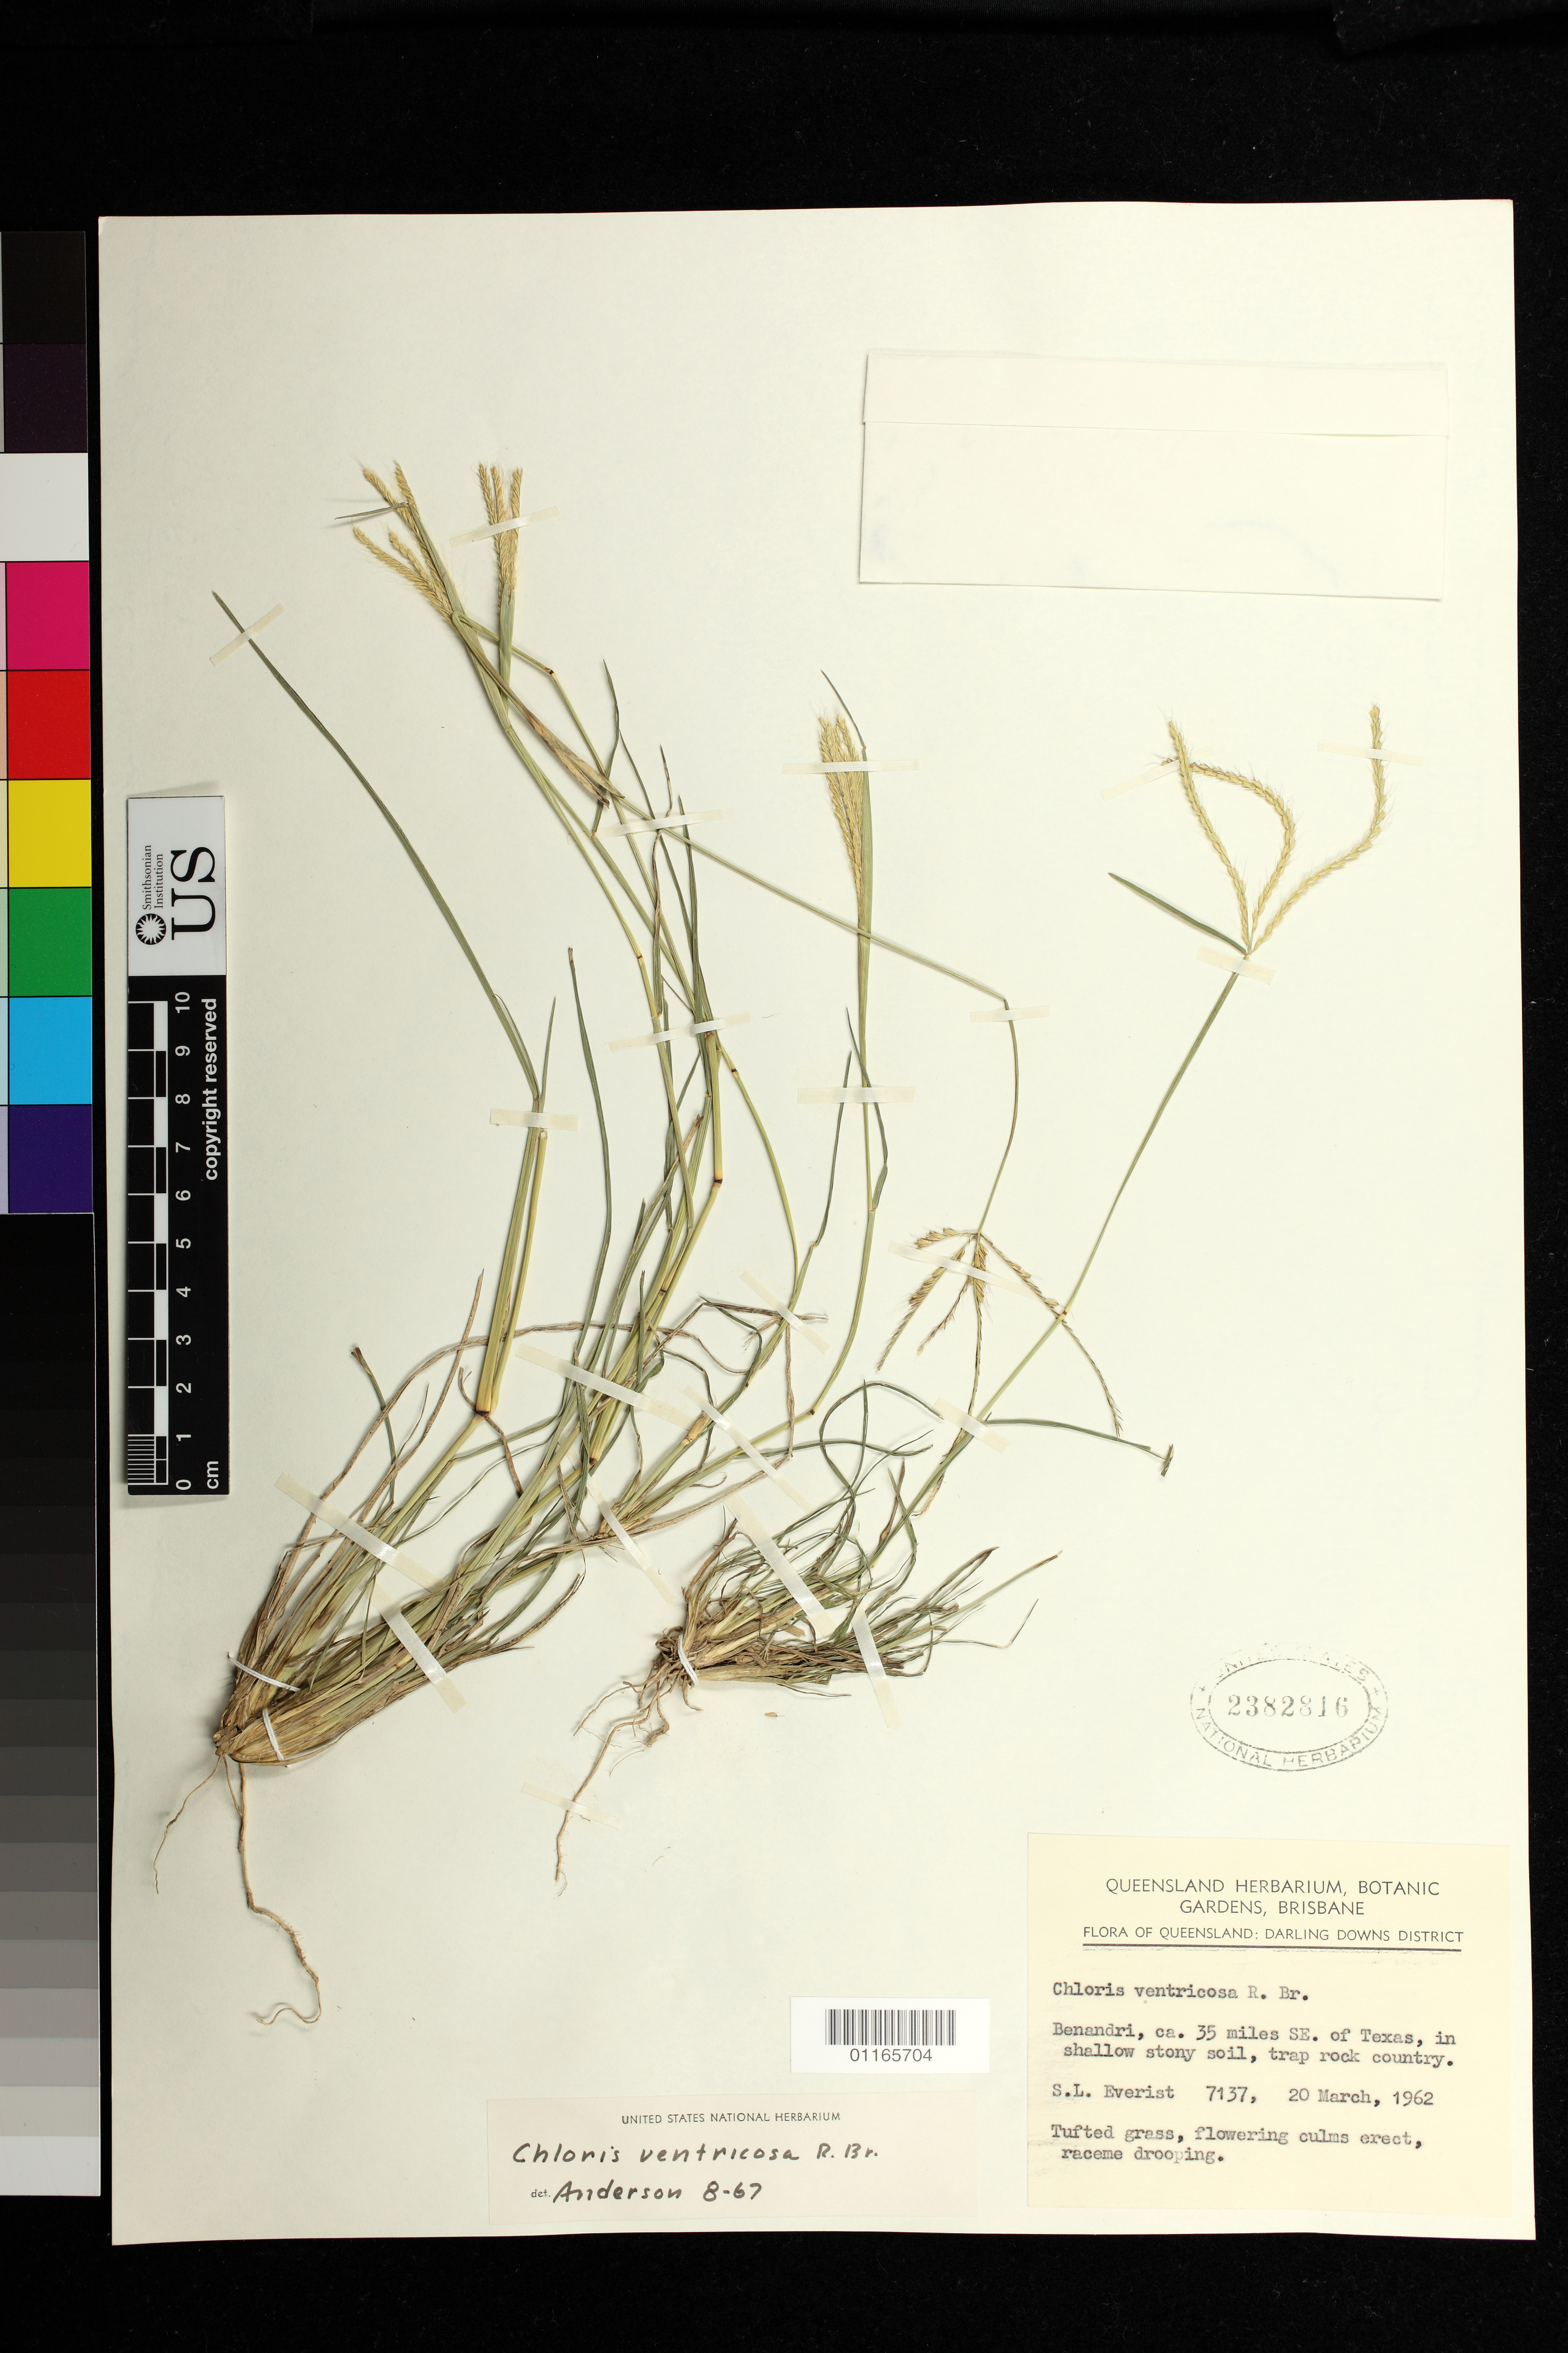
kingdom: Plantae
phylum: Tracheophyta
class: Liliopsida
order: Poales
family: Poaceae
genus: Chloris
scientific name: Chloris ventricosa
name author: R. Br.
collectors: S. Everist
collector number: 7137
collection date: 1962-03-20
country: Australia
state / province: Queensland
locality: Benandri, ca. 35 miles SE. of Texas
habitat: Shallow stony soil, trap rock country.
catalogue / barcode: US 2382816